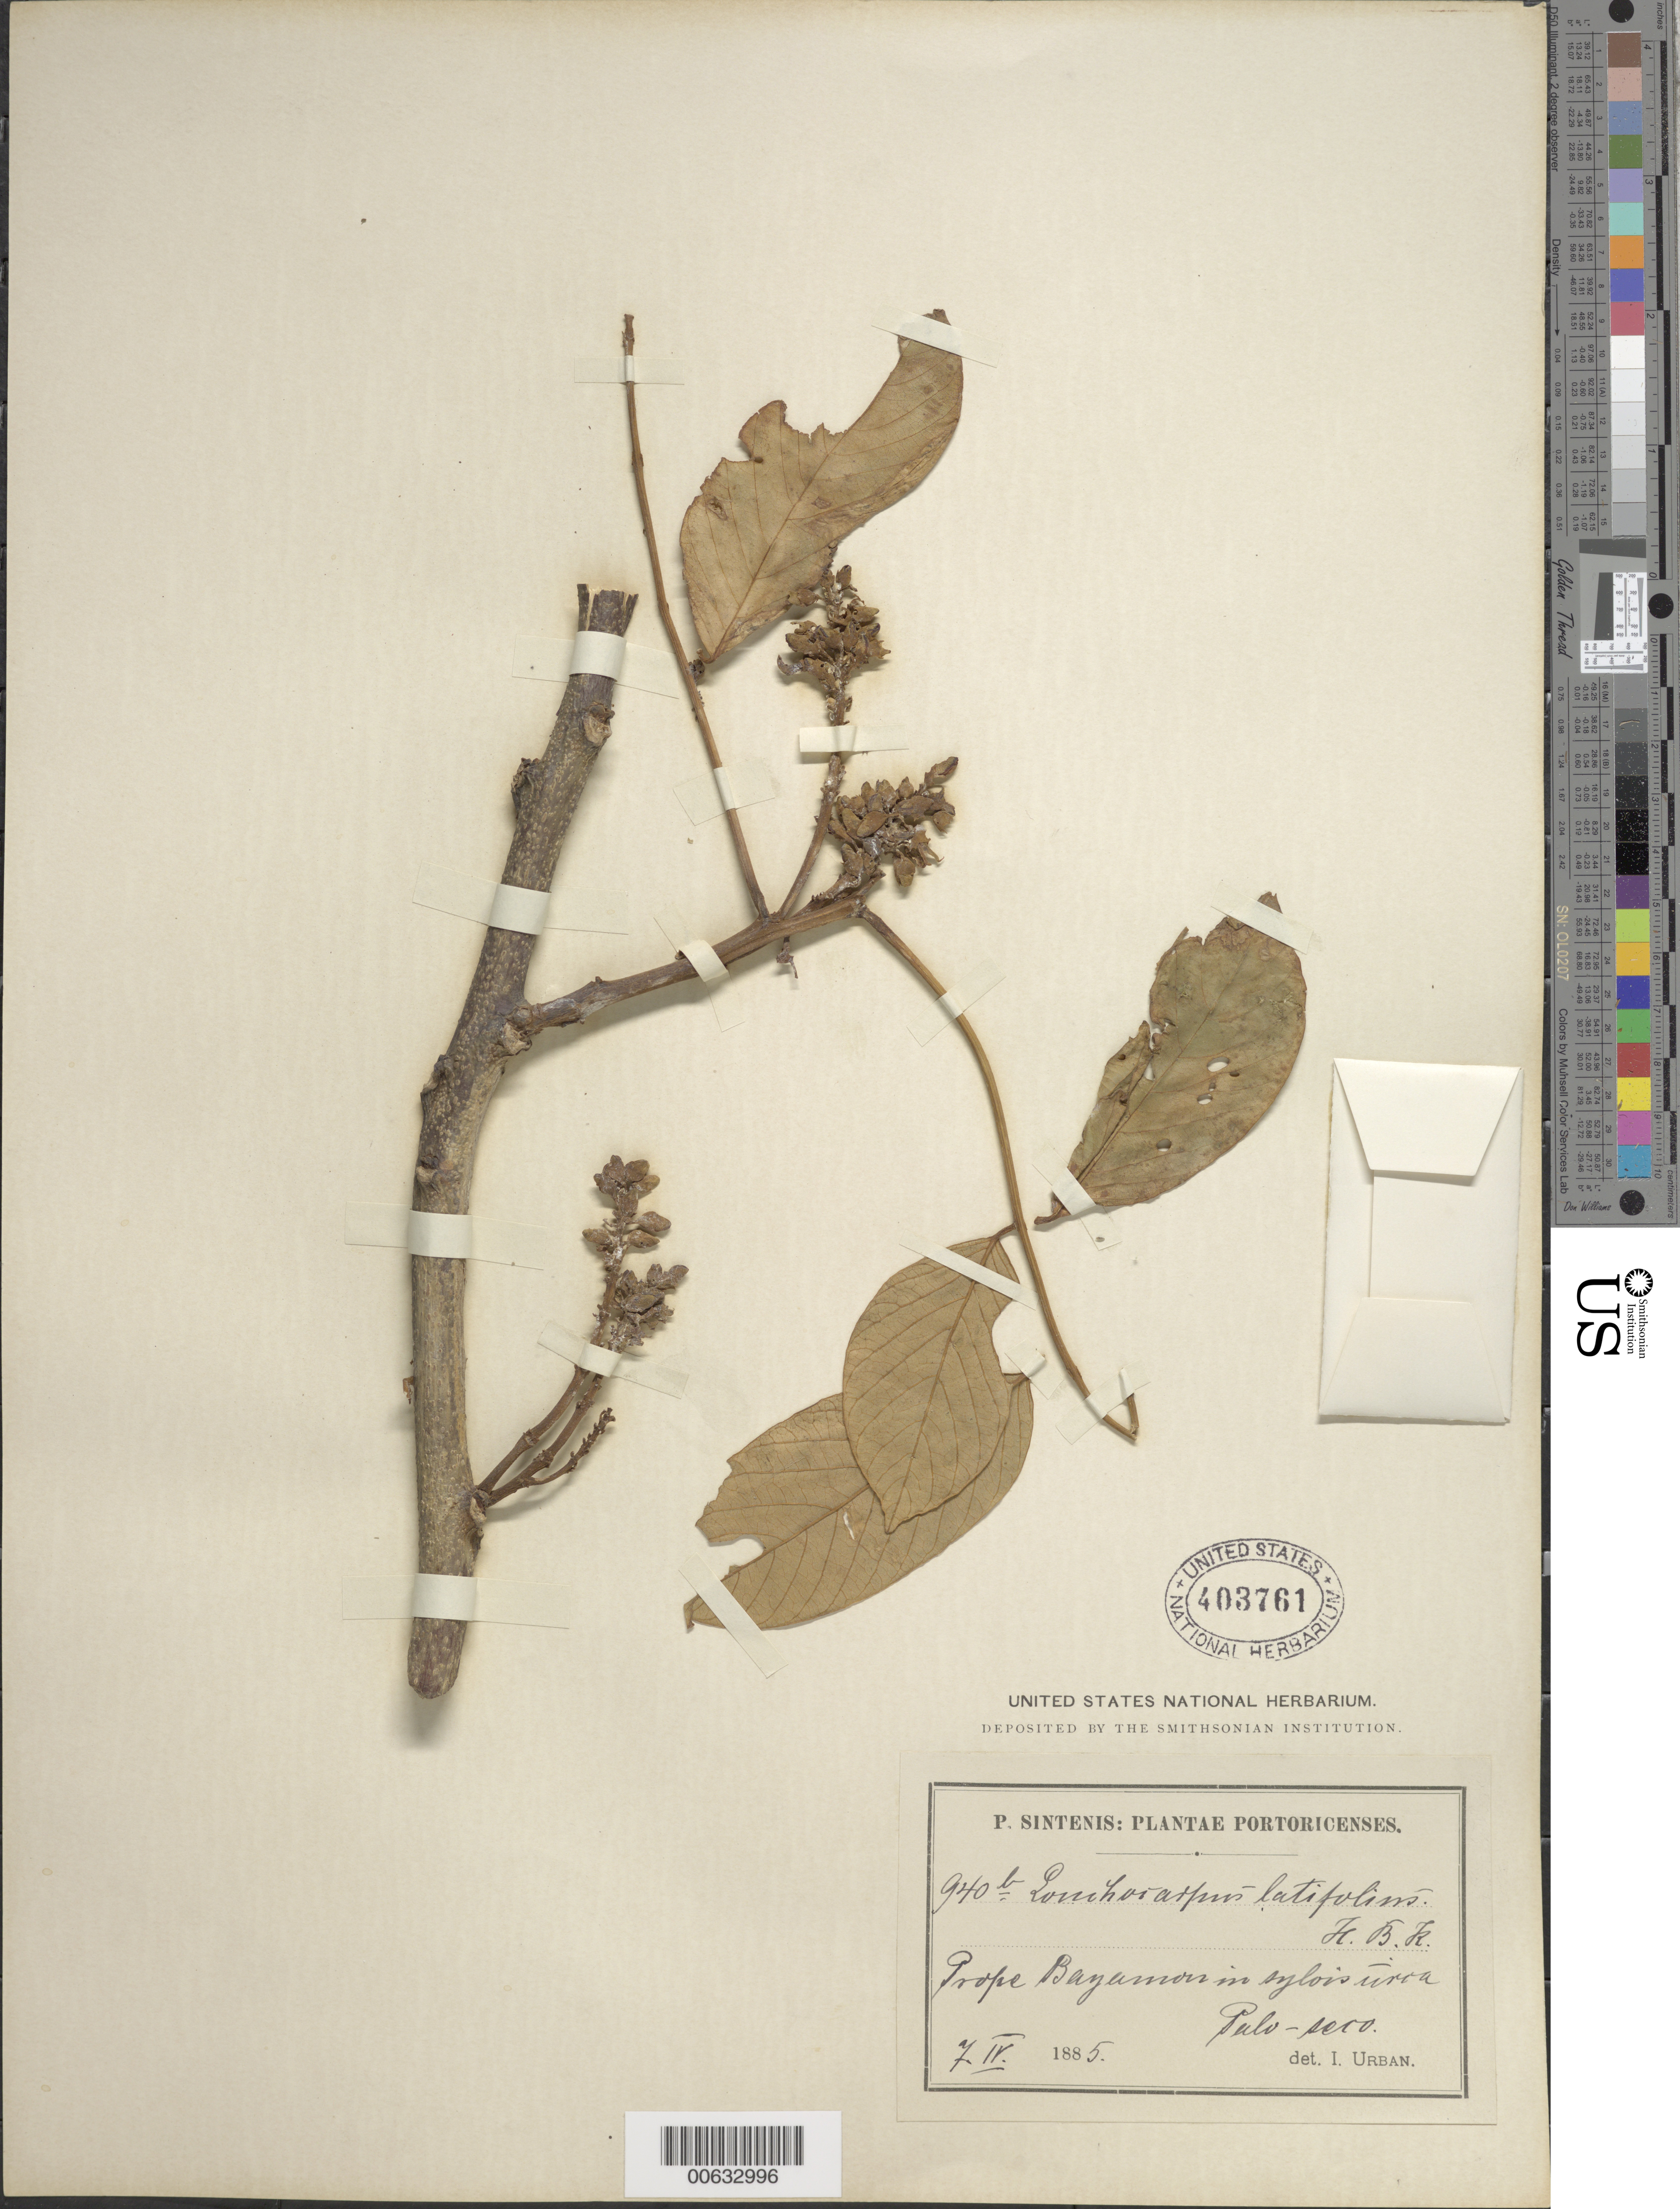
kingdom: Plantae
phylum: Tracheophyta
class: Magnoliopsida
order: Fabales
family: Fabaceae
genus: Lonchocarpus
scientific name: Lonchocarpus heptaphyllus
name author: (Poir.) DC.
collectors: P. Sintenis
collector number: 940b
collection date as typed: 07 Apr 1885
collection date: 1885-04-07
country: Puerto Rico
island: Greater Antilles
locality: Prope Bayamon, in sylvis circa Palo-seco.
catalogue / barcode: US 403761